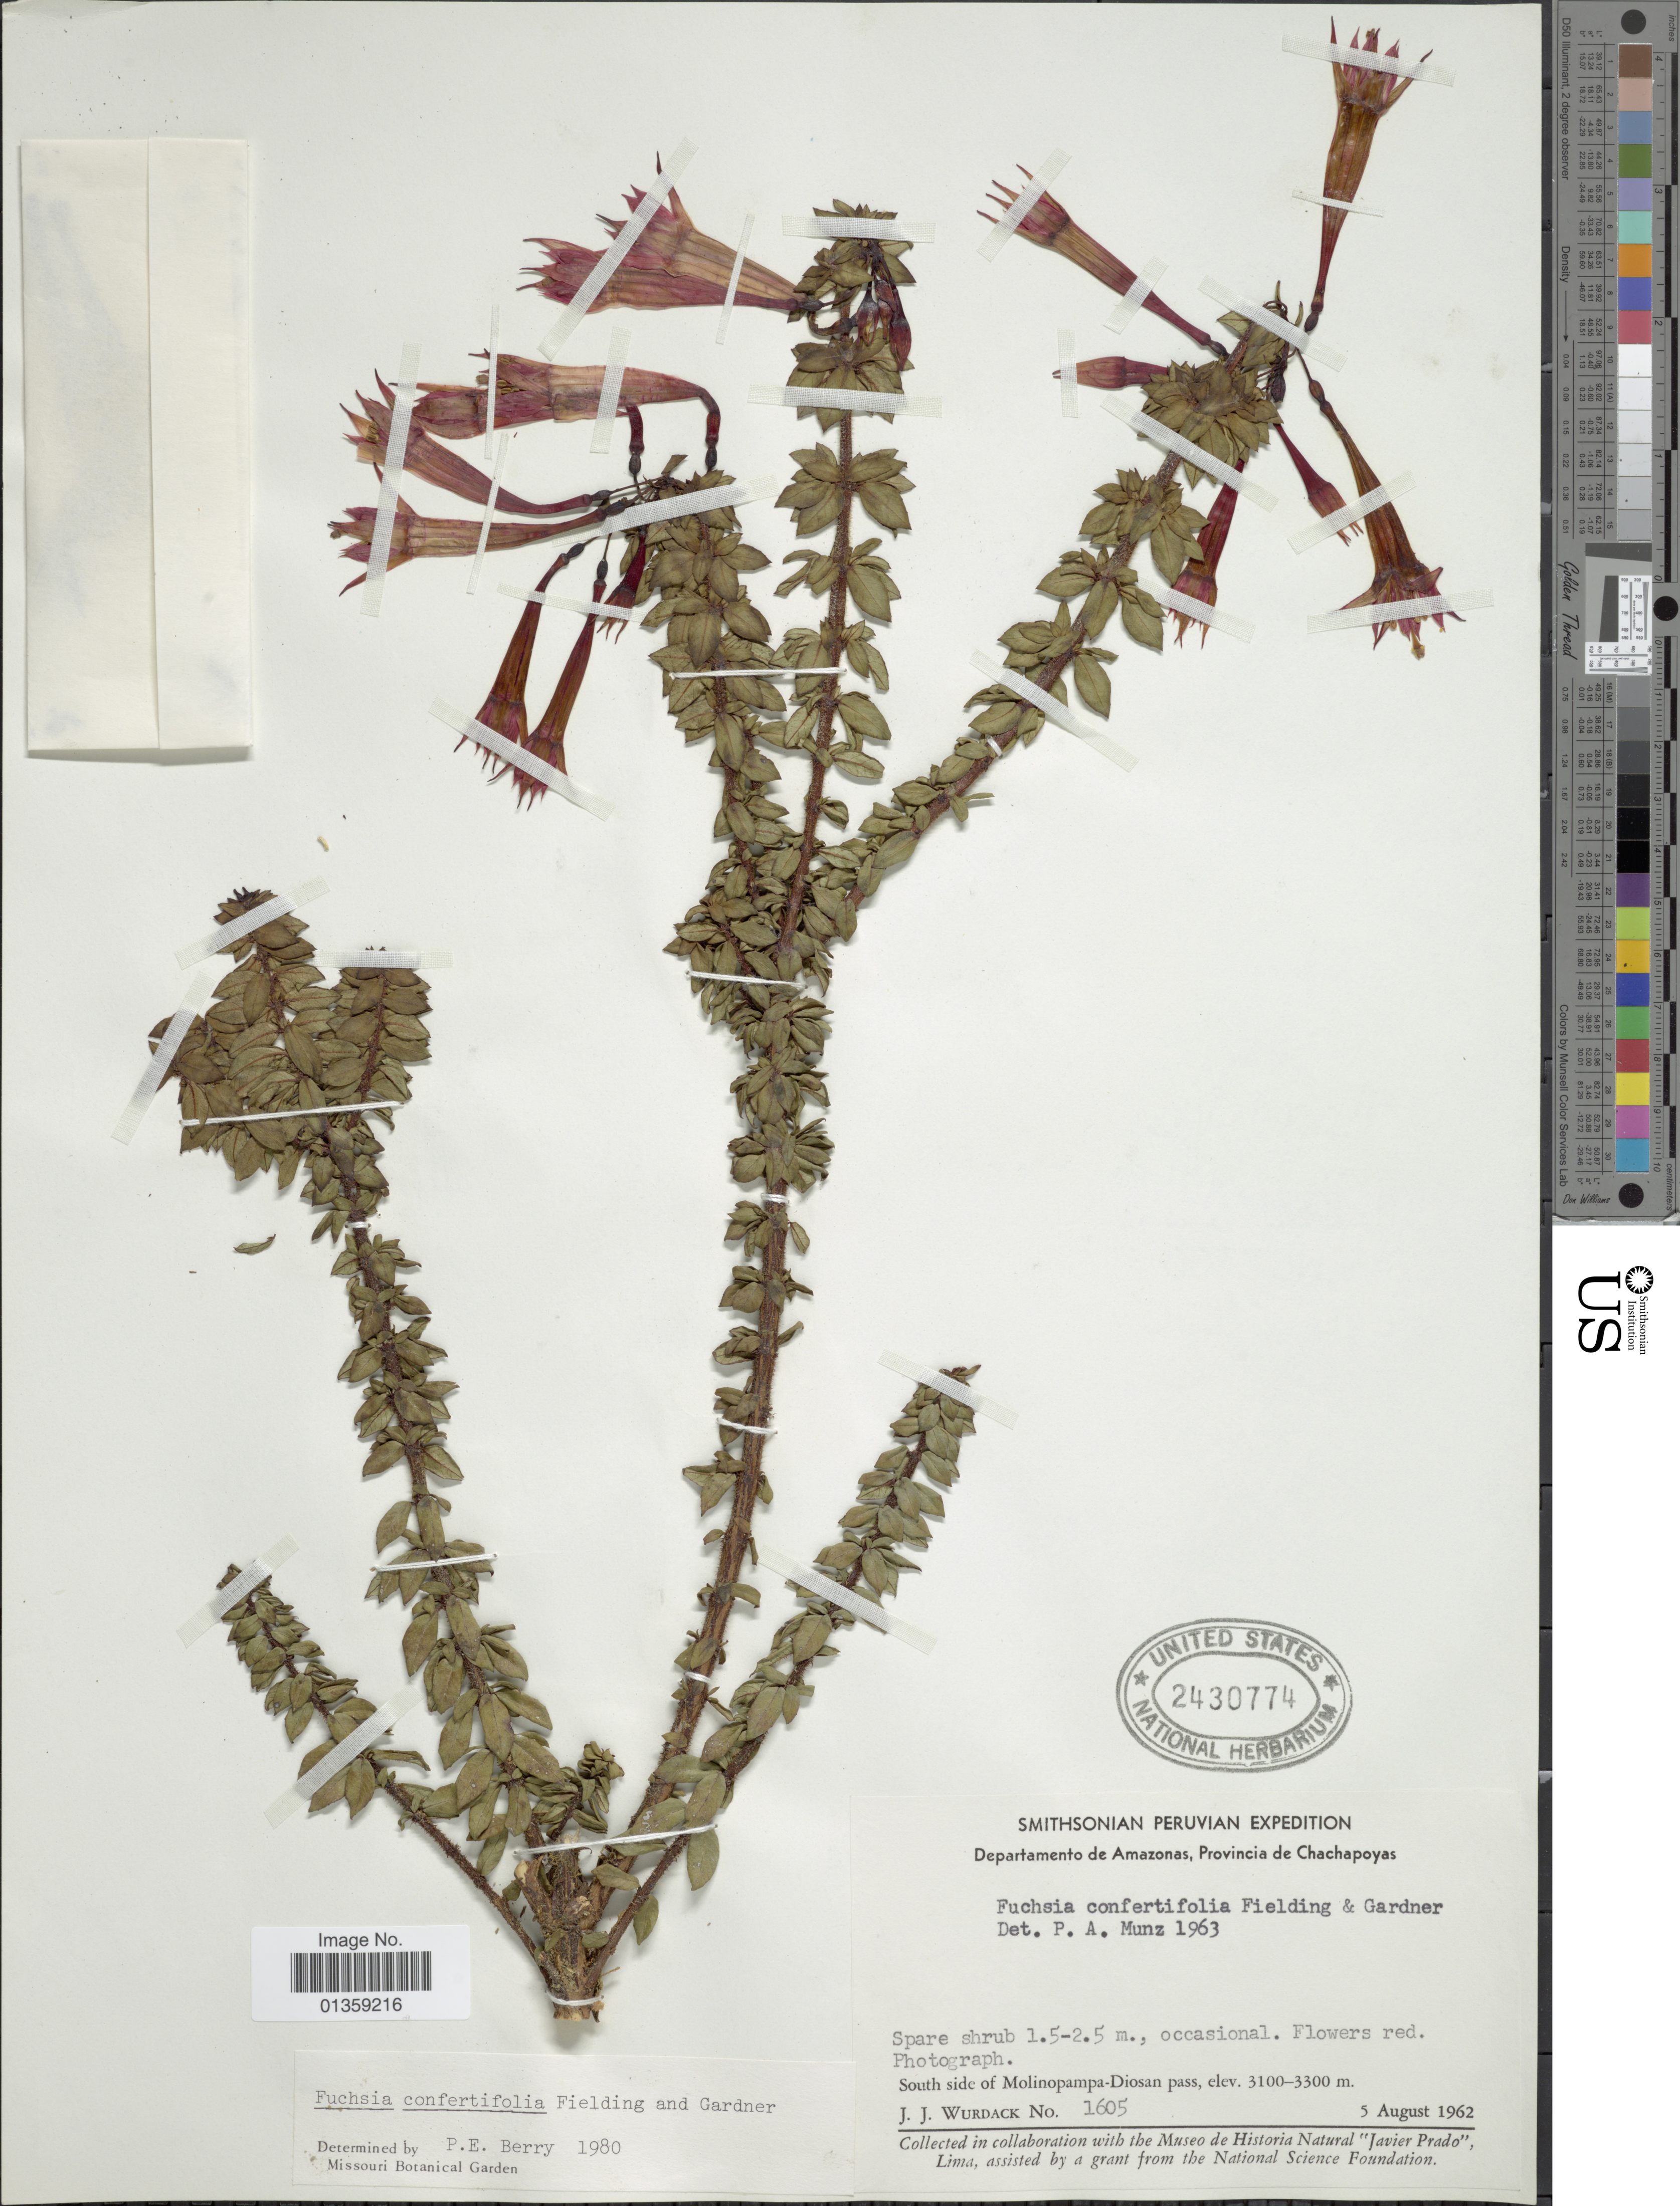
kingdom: Plantae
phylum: Tracheophyta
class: Magnoliopsida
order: Myrtales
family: Onagraceae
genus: Fuchsia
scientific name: Fuchsia confertifolia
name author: (Gardner) Fielding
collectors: J. J. Wurdack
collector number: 1605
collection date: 1962-08-05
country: Peru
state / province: Amazonas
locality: Provincia de Chachapoyas, South side of Molinopampa-Diosan pass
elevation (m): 3100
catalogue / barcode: US 2430774